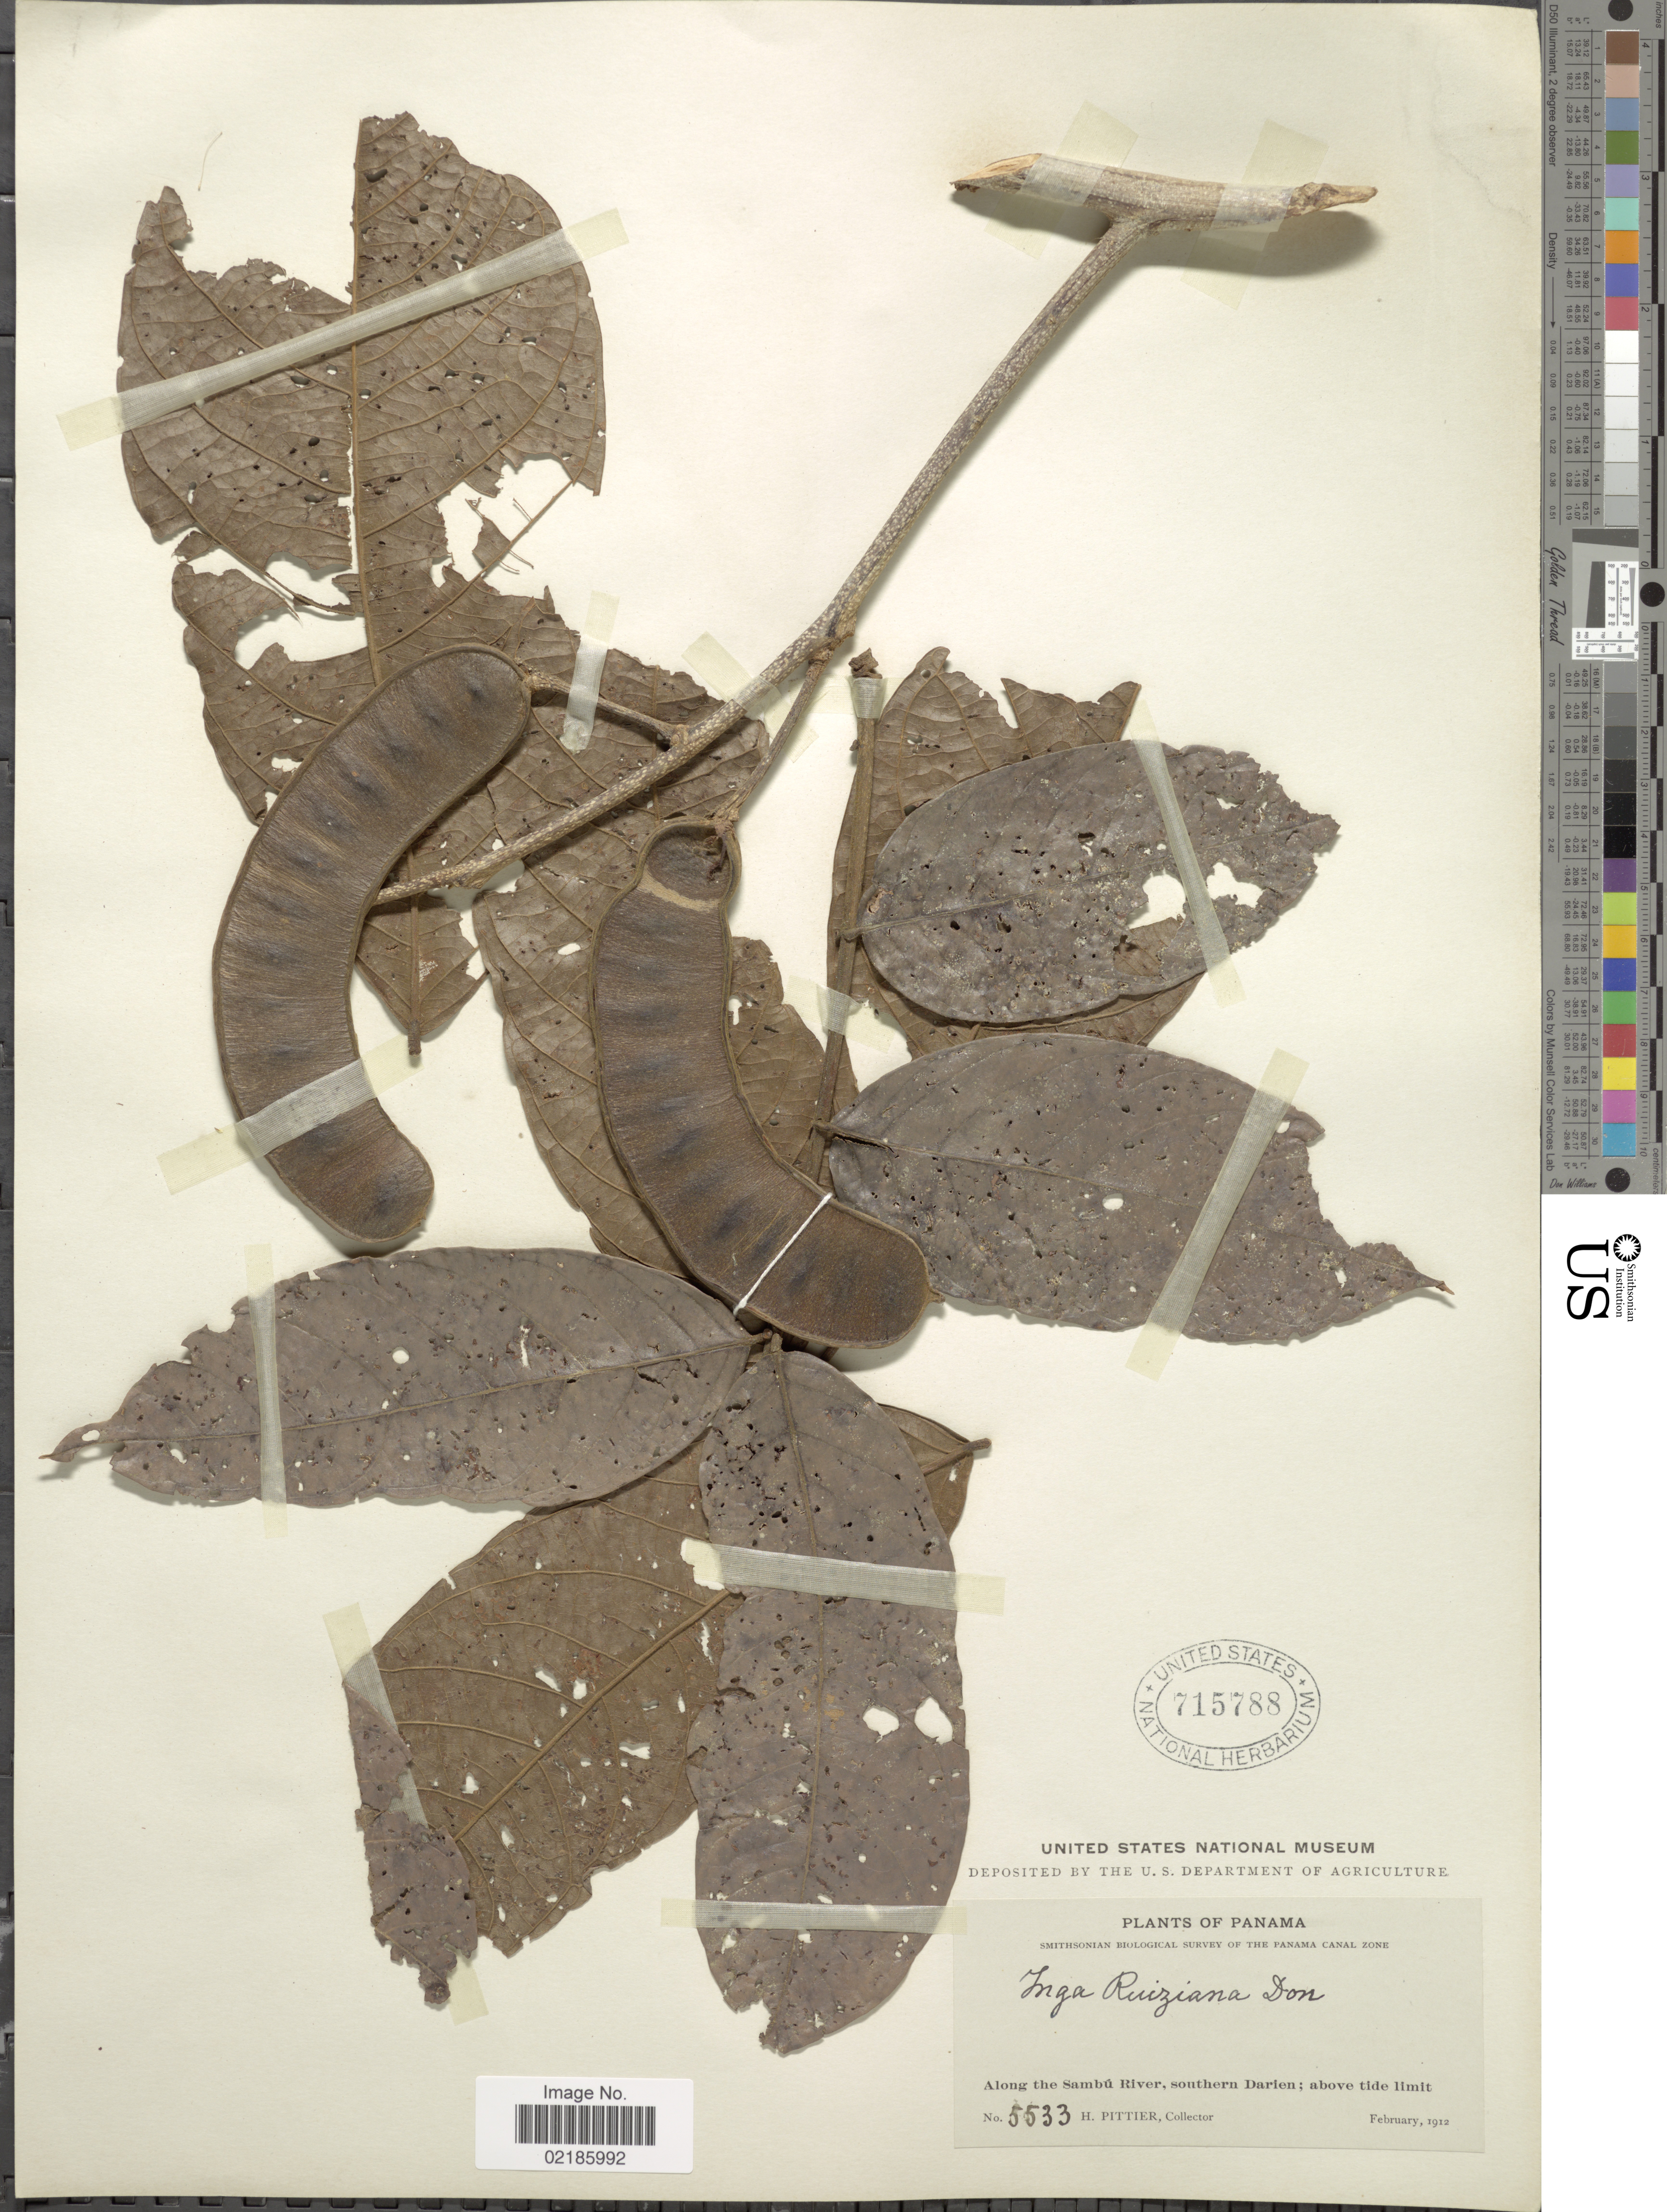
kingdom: Plantae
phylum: Tracheophyta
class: Magnoliopsida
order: Fabales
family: Fabaceae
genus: Inga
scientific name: Inga ruiziana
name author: G. Don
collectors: H. F. Pittier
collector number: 5533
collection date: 1912-02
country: Panama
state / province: Darién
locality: Canal Zone. Along the Sambu River, southern Darien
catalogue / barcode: US 715788